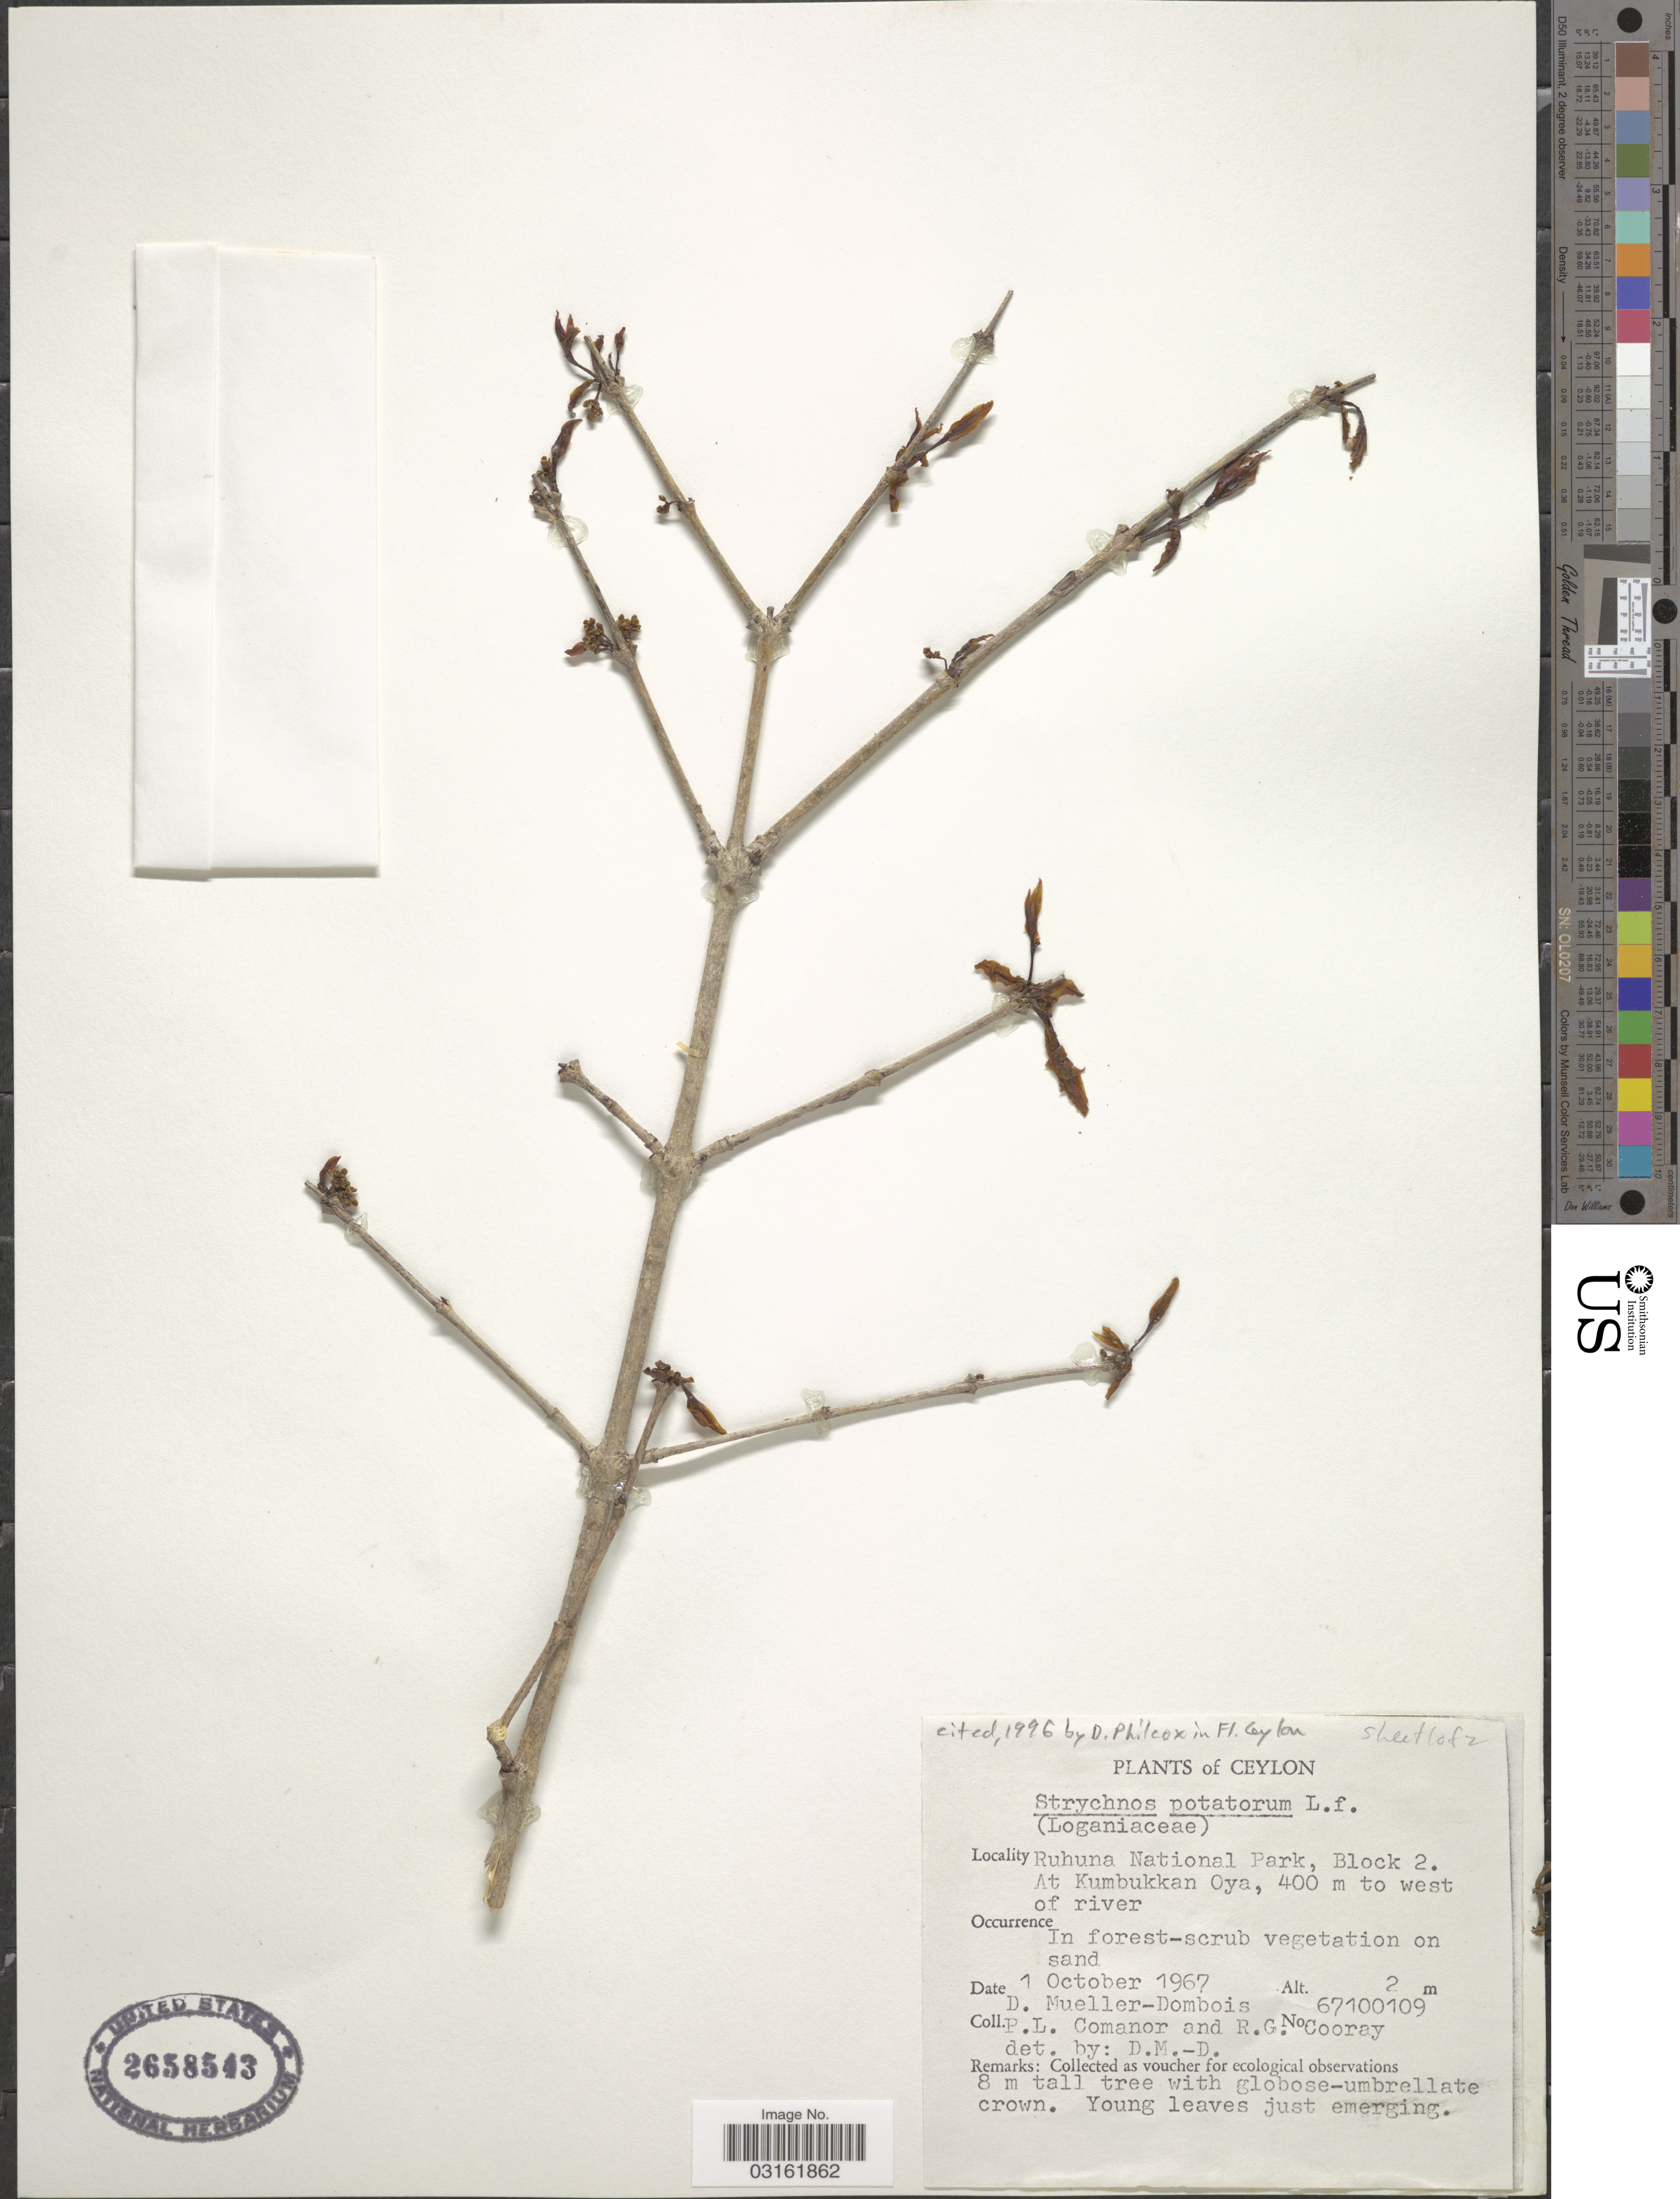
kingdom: Plantae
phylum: Tracheophyta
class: Magnoliopsida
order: Gentianales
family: Loganiaceae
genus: Strychnos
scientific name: Strychnos potatorum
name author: L. f.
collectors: D. Mueller-Dombois, P. Comanor & R. Cooray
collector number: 67100109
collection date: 1967-10-01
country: Sri Lanka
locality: Ceylon. Ruhuna National Park, Block 2. At Kumbukkan Oya, 400 m to west of river.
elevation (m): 2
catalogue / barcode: US 2658543